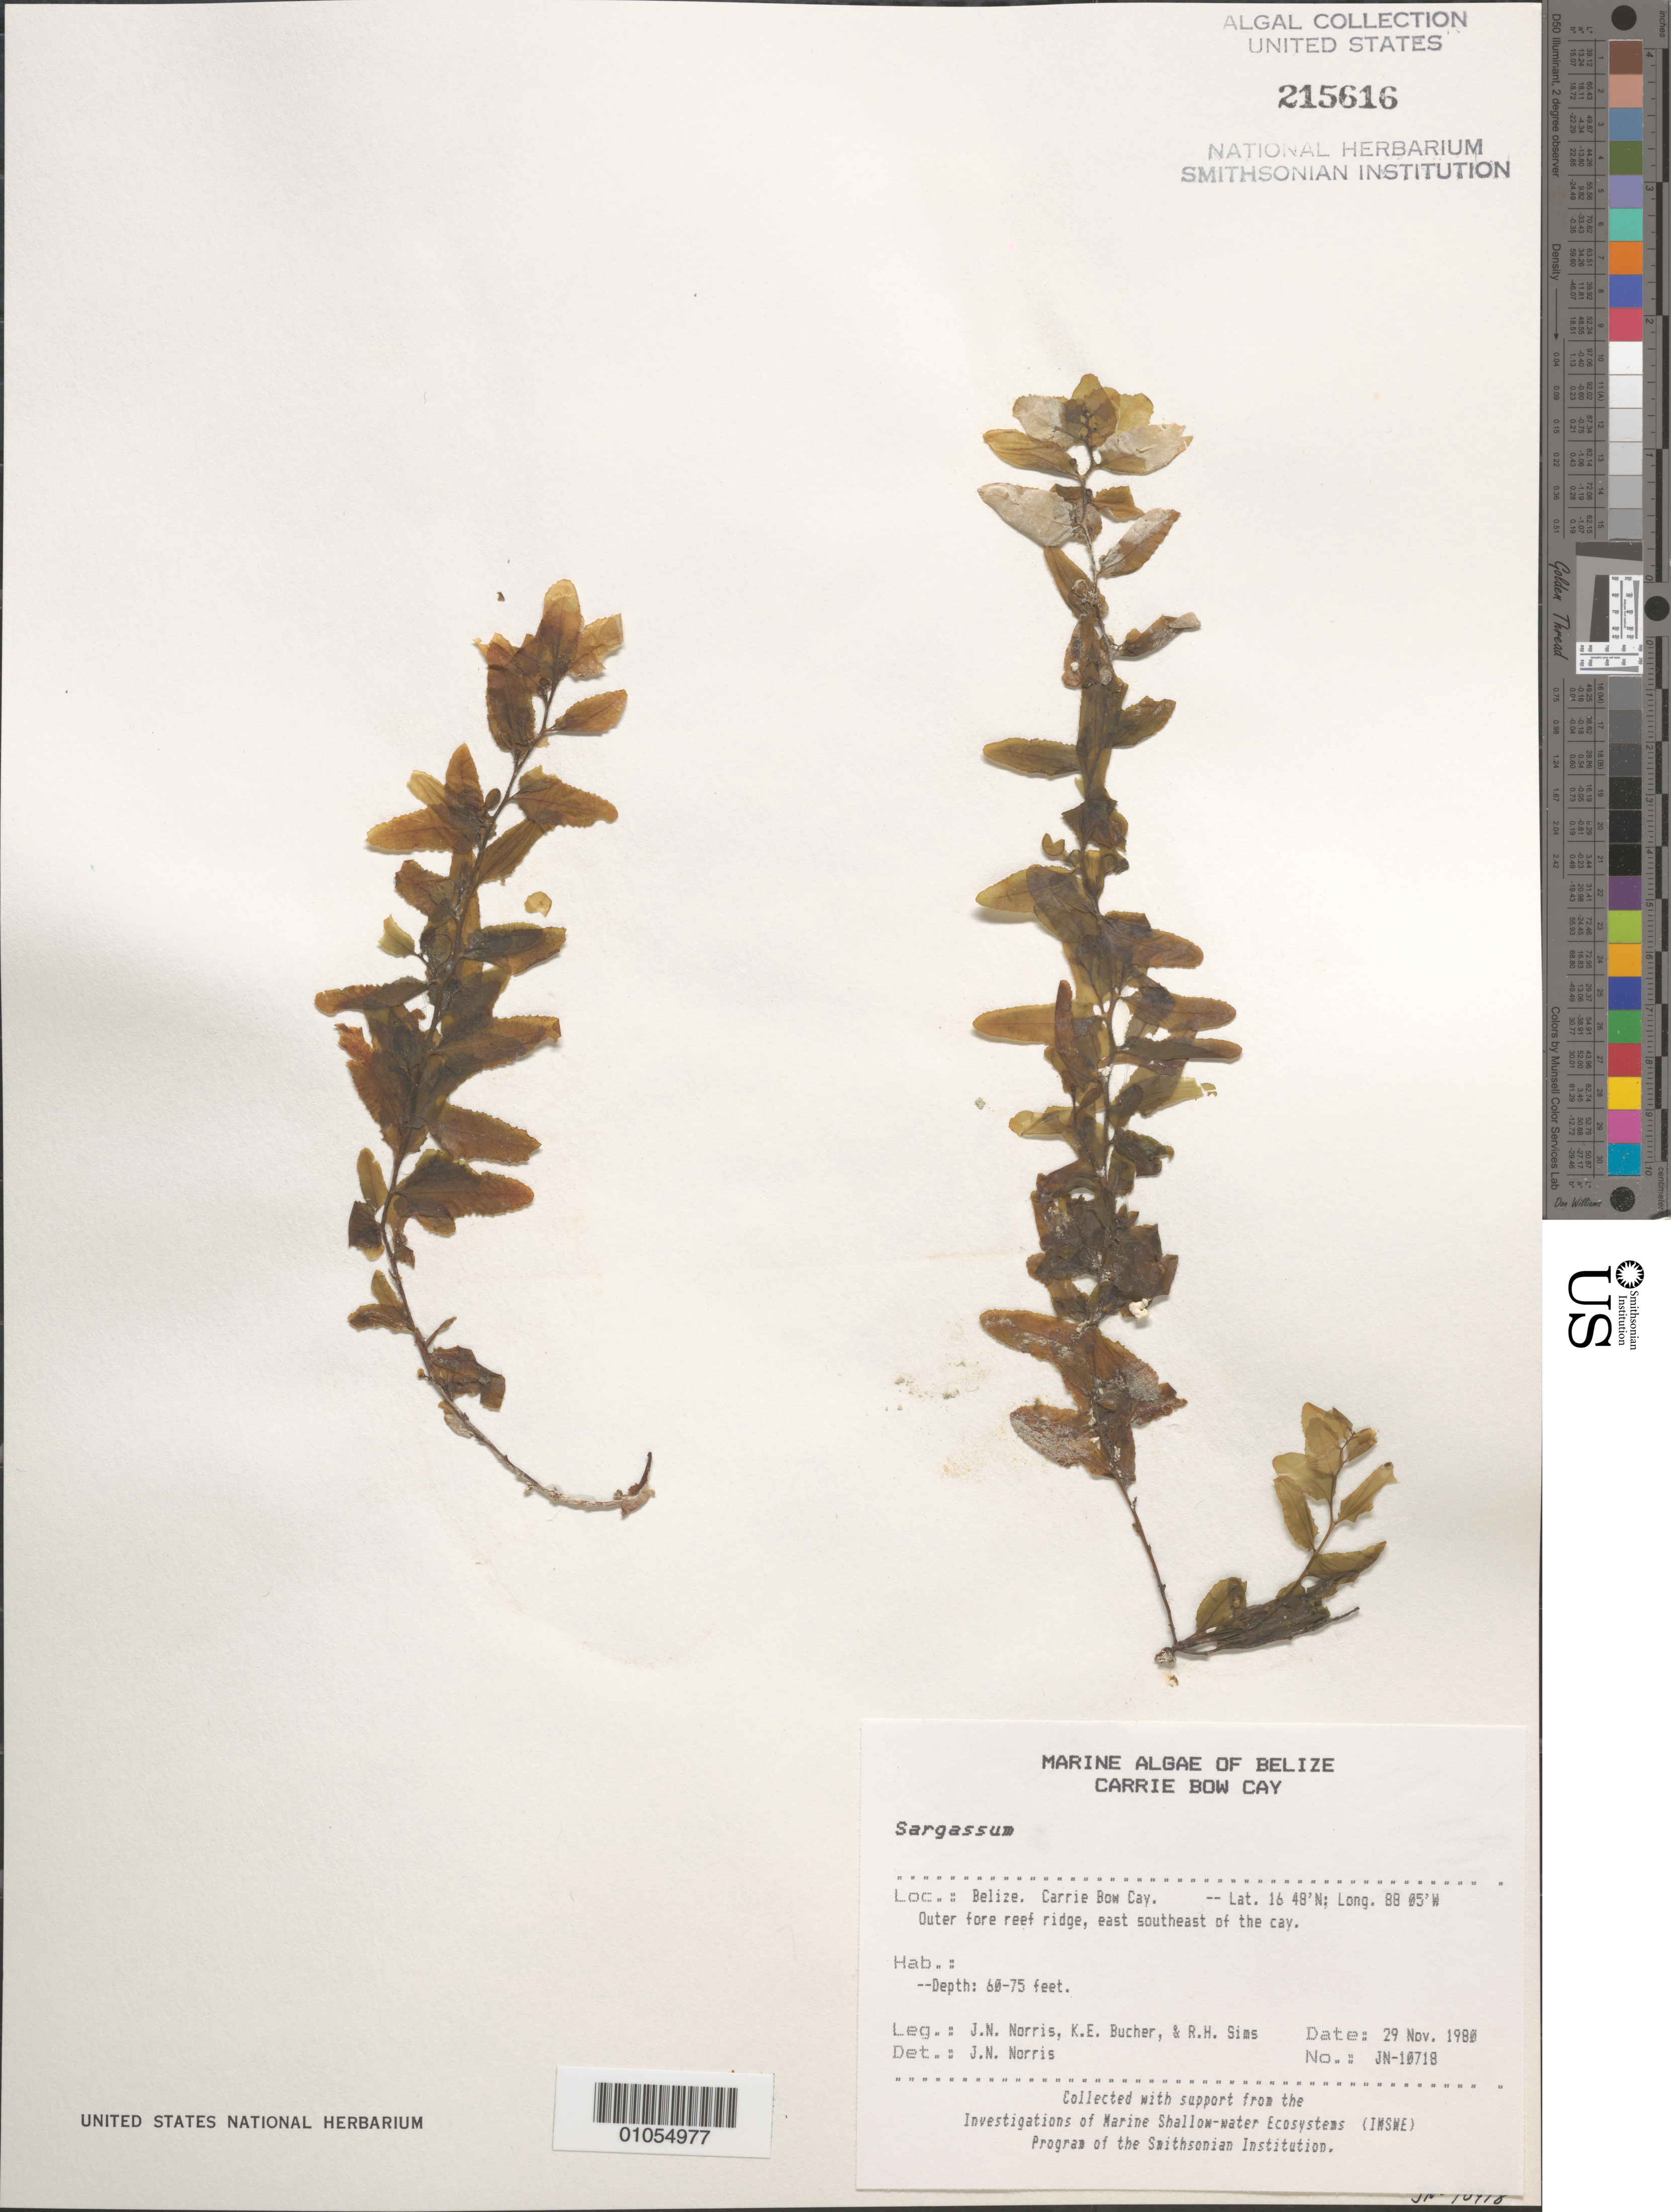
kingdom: Chromista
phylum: Ochrophyta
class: Phaeophyceae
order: Fucales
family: Sargassaceae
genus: Sargassum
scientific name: Sargassum sp.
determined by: Norris, James N.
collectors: J. N. Norris, K. E. Bucher & R. H. Sims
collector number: JN-10718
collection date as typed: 29 Nov 1980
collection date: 1980-11-29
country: Belize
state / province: Stann Creek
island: Carrie Bow Cay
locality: Outer fore reef ridge and slope, east southeast of the cay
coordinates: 16 48'N, 88 05'W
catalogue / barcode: US 215616